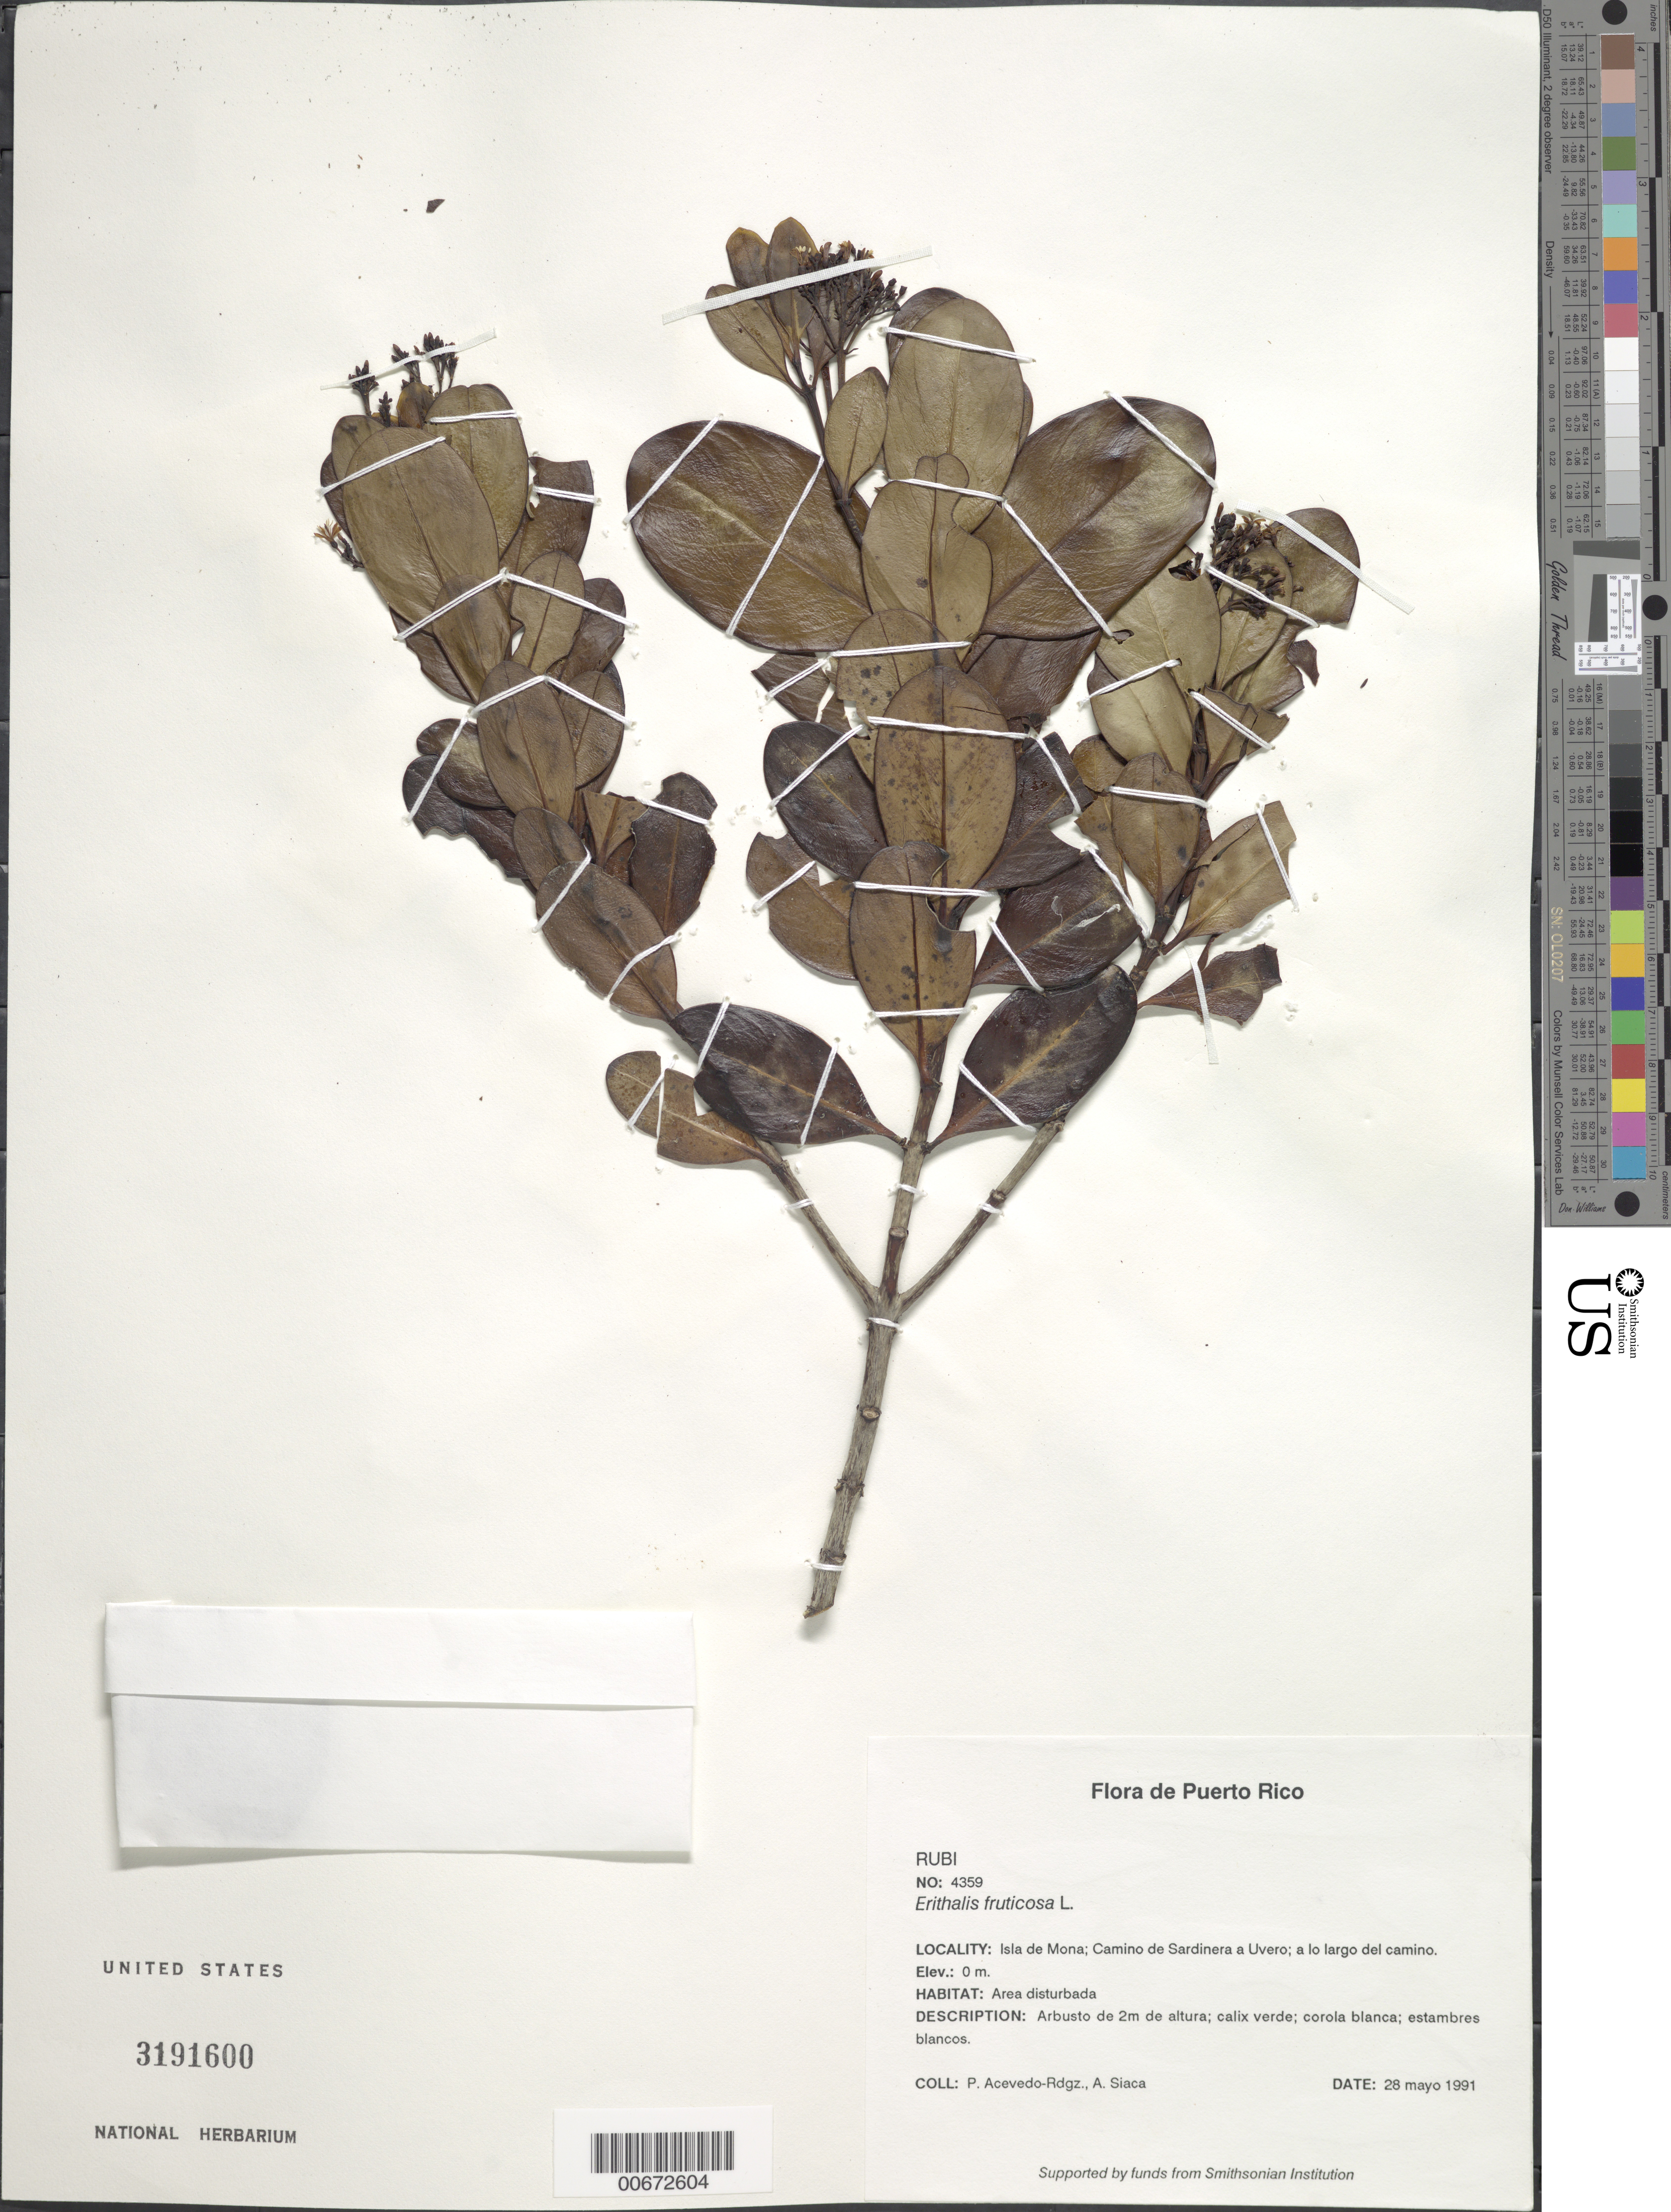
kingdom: Plantae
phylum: Tracheophyta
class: Magnoliopsida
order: Gentianales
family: Rubiaceae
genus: Erithalis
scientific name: Erithalis fruticosa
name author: L.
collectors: P. Acevedo-Rodr. & A. Siaca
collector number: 4359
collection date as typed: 28 May 1991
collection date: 1991-05-28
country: Puerto Rico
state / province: Mayaguëz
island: Mona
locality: Isla de Mona; Camino de Sardinera a Uvero; a lo largo del camino.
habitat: Area disturbada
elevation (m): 0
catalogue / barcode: US 3191600